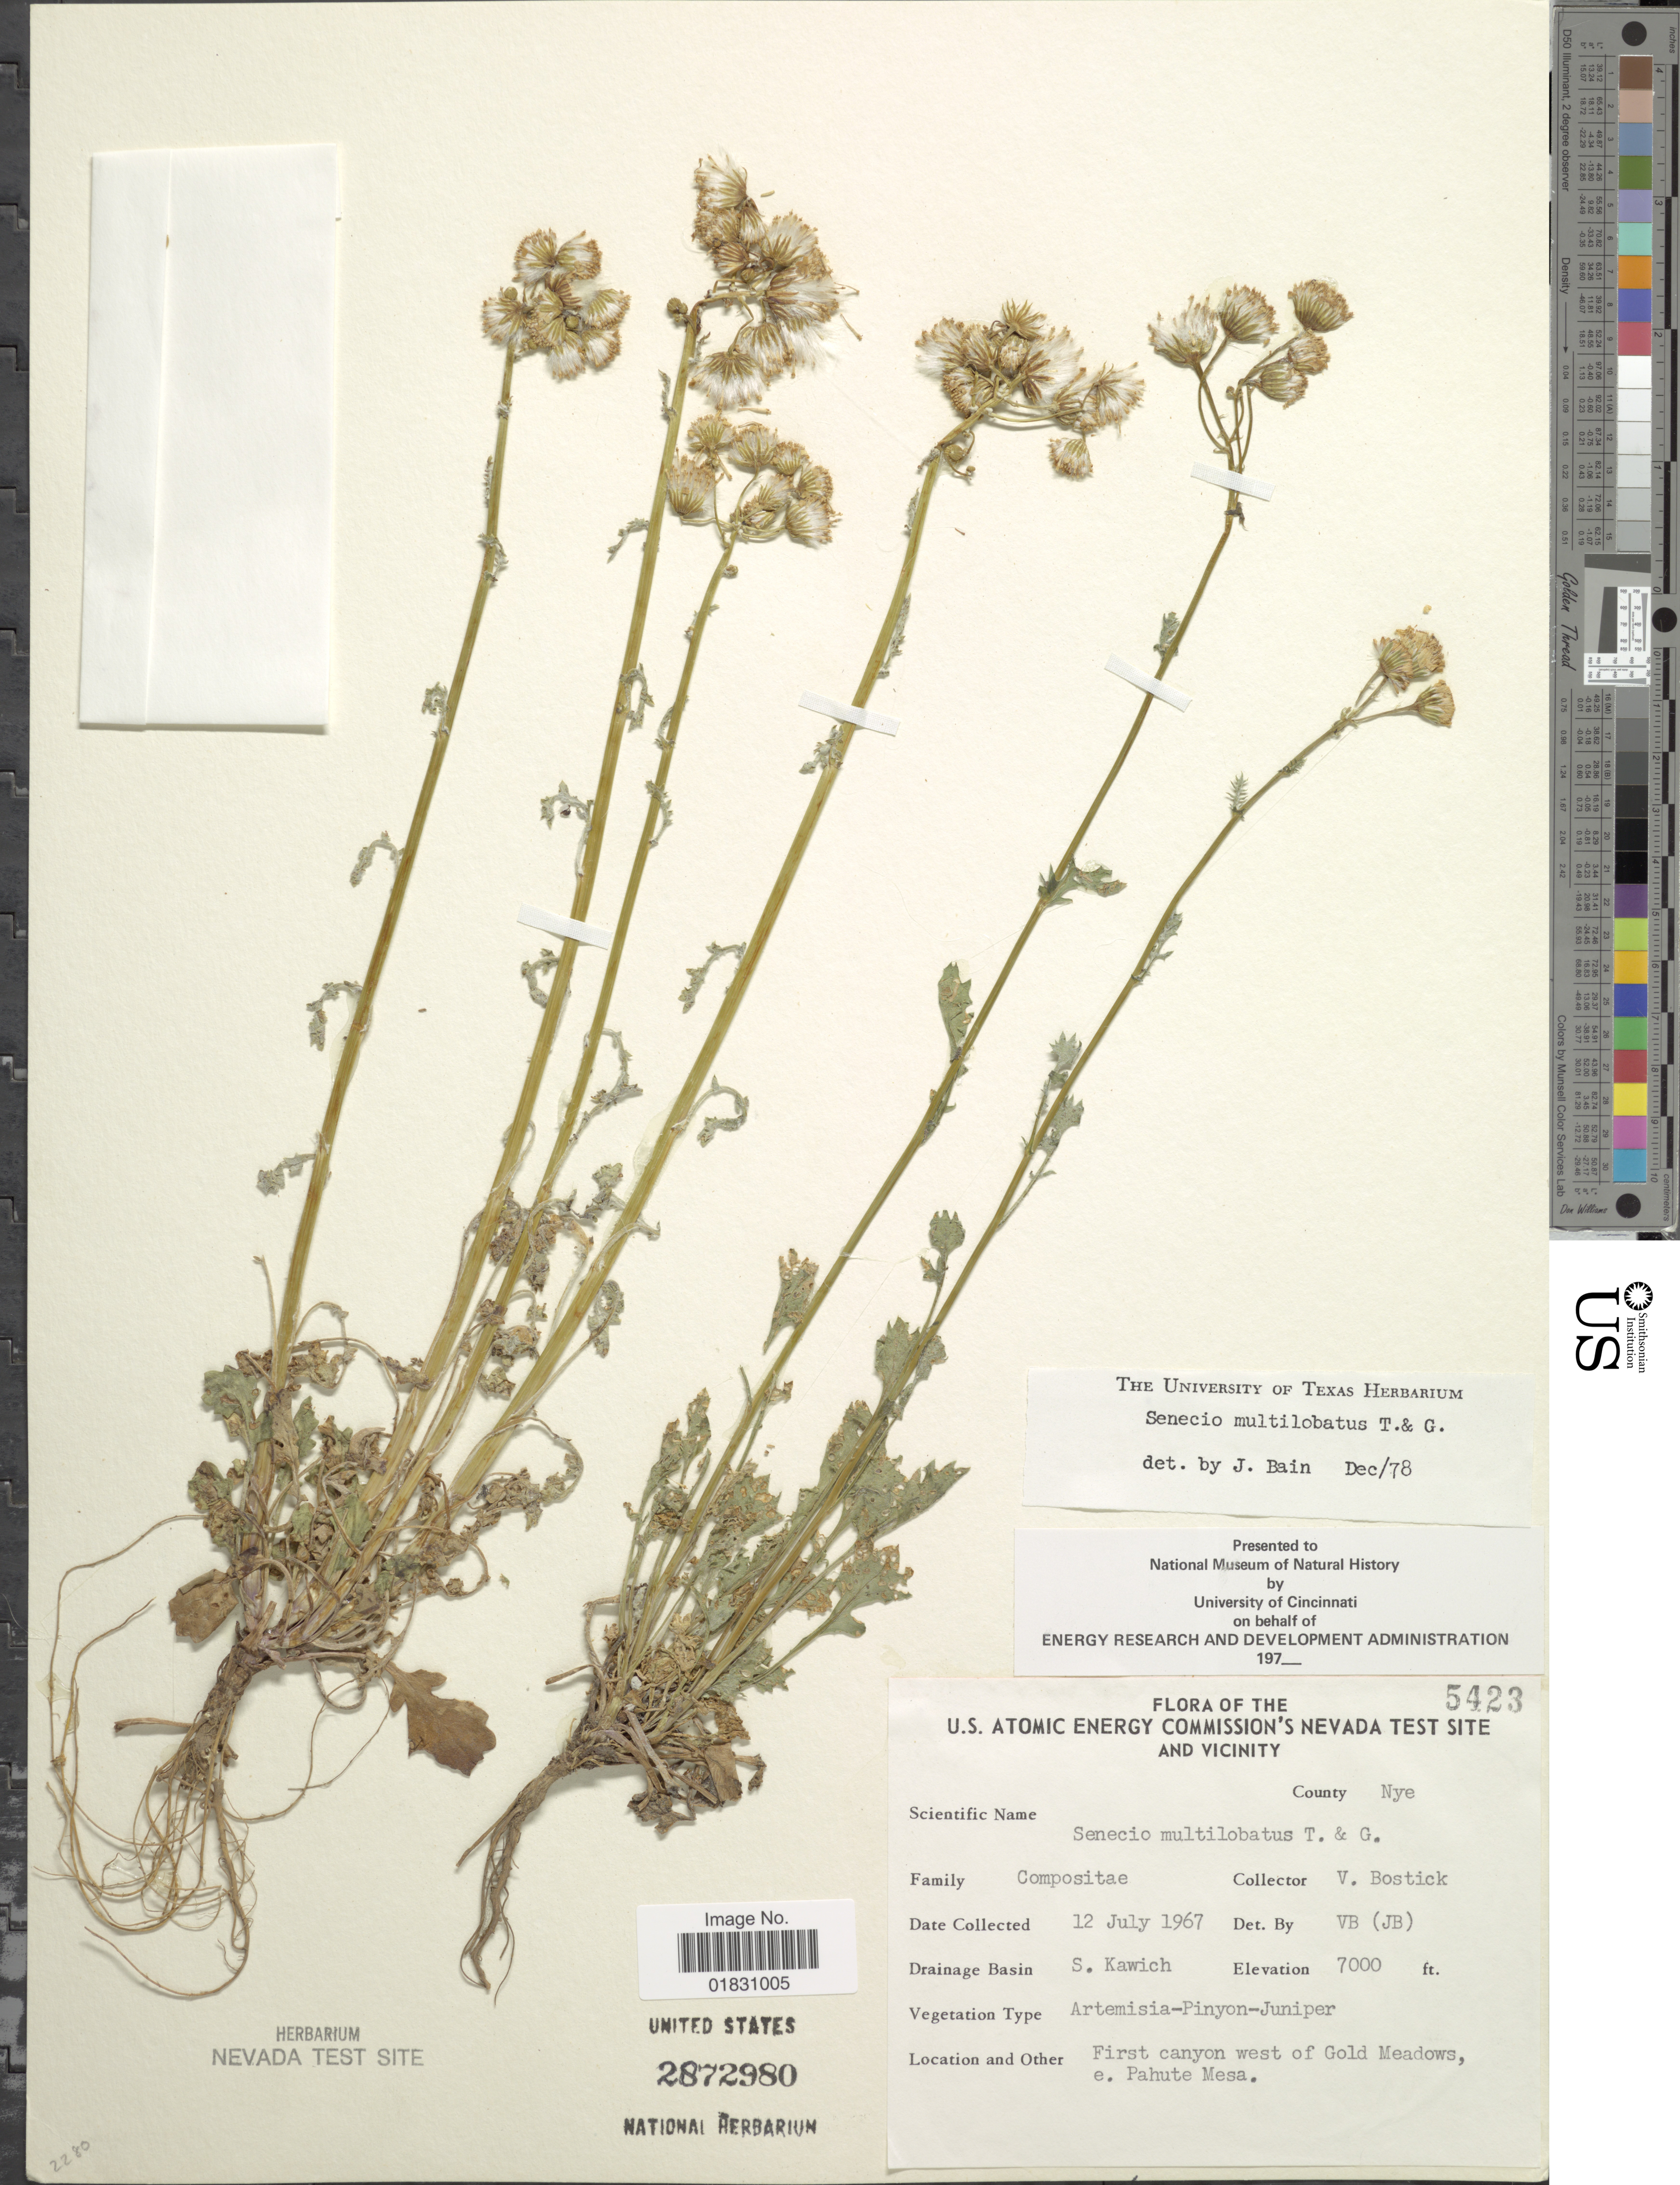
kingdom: Plantae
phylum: Tracheophyta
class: Magnoliopsida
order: Asterales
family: Asteraceae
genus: Packera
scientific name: Packera multilobata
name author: (Torr. & A. Gray) W.A. Weber & Á. Löve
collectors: V. Bostick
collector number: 5423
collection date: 1967-07-12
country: United States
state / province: Nevada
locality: U.S. Atomic Energy Commission's Nevada Test Site And Vicinity, County Nye, Drainage Basin S. Kawich, First canyon west of Gold meadows, e. Pahute Mesa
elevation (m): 2134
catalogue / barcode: US 2872980